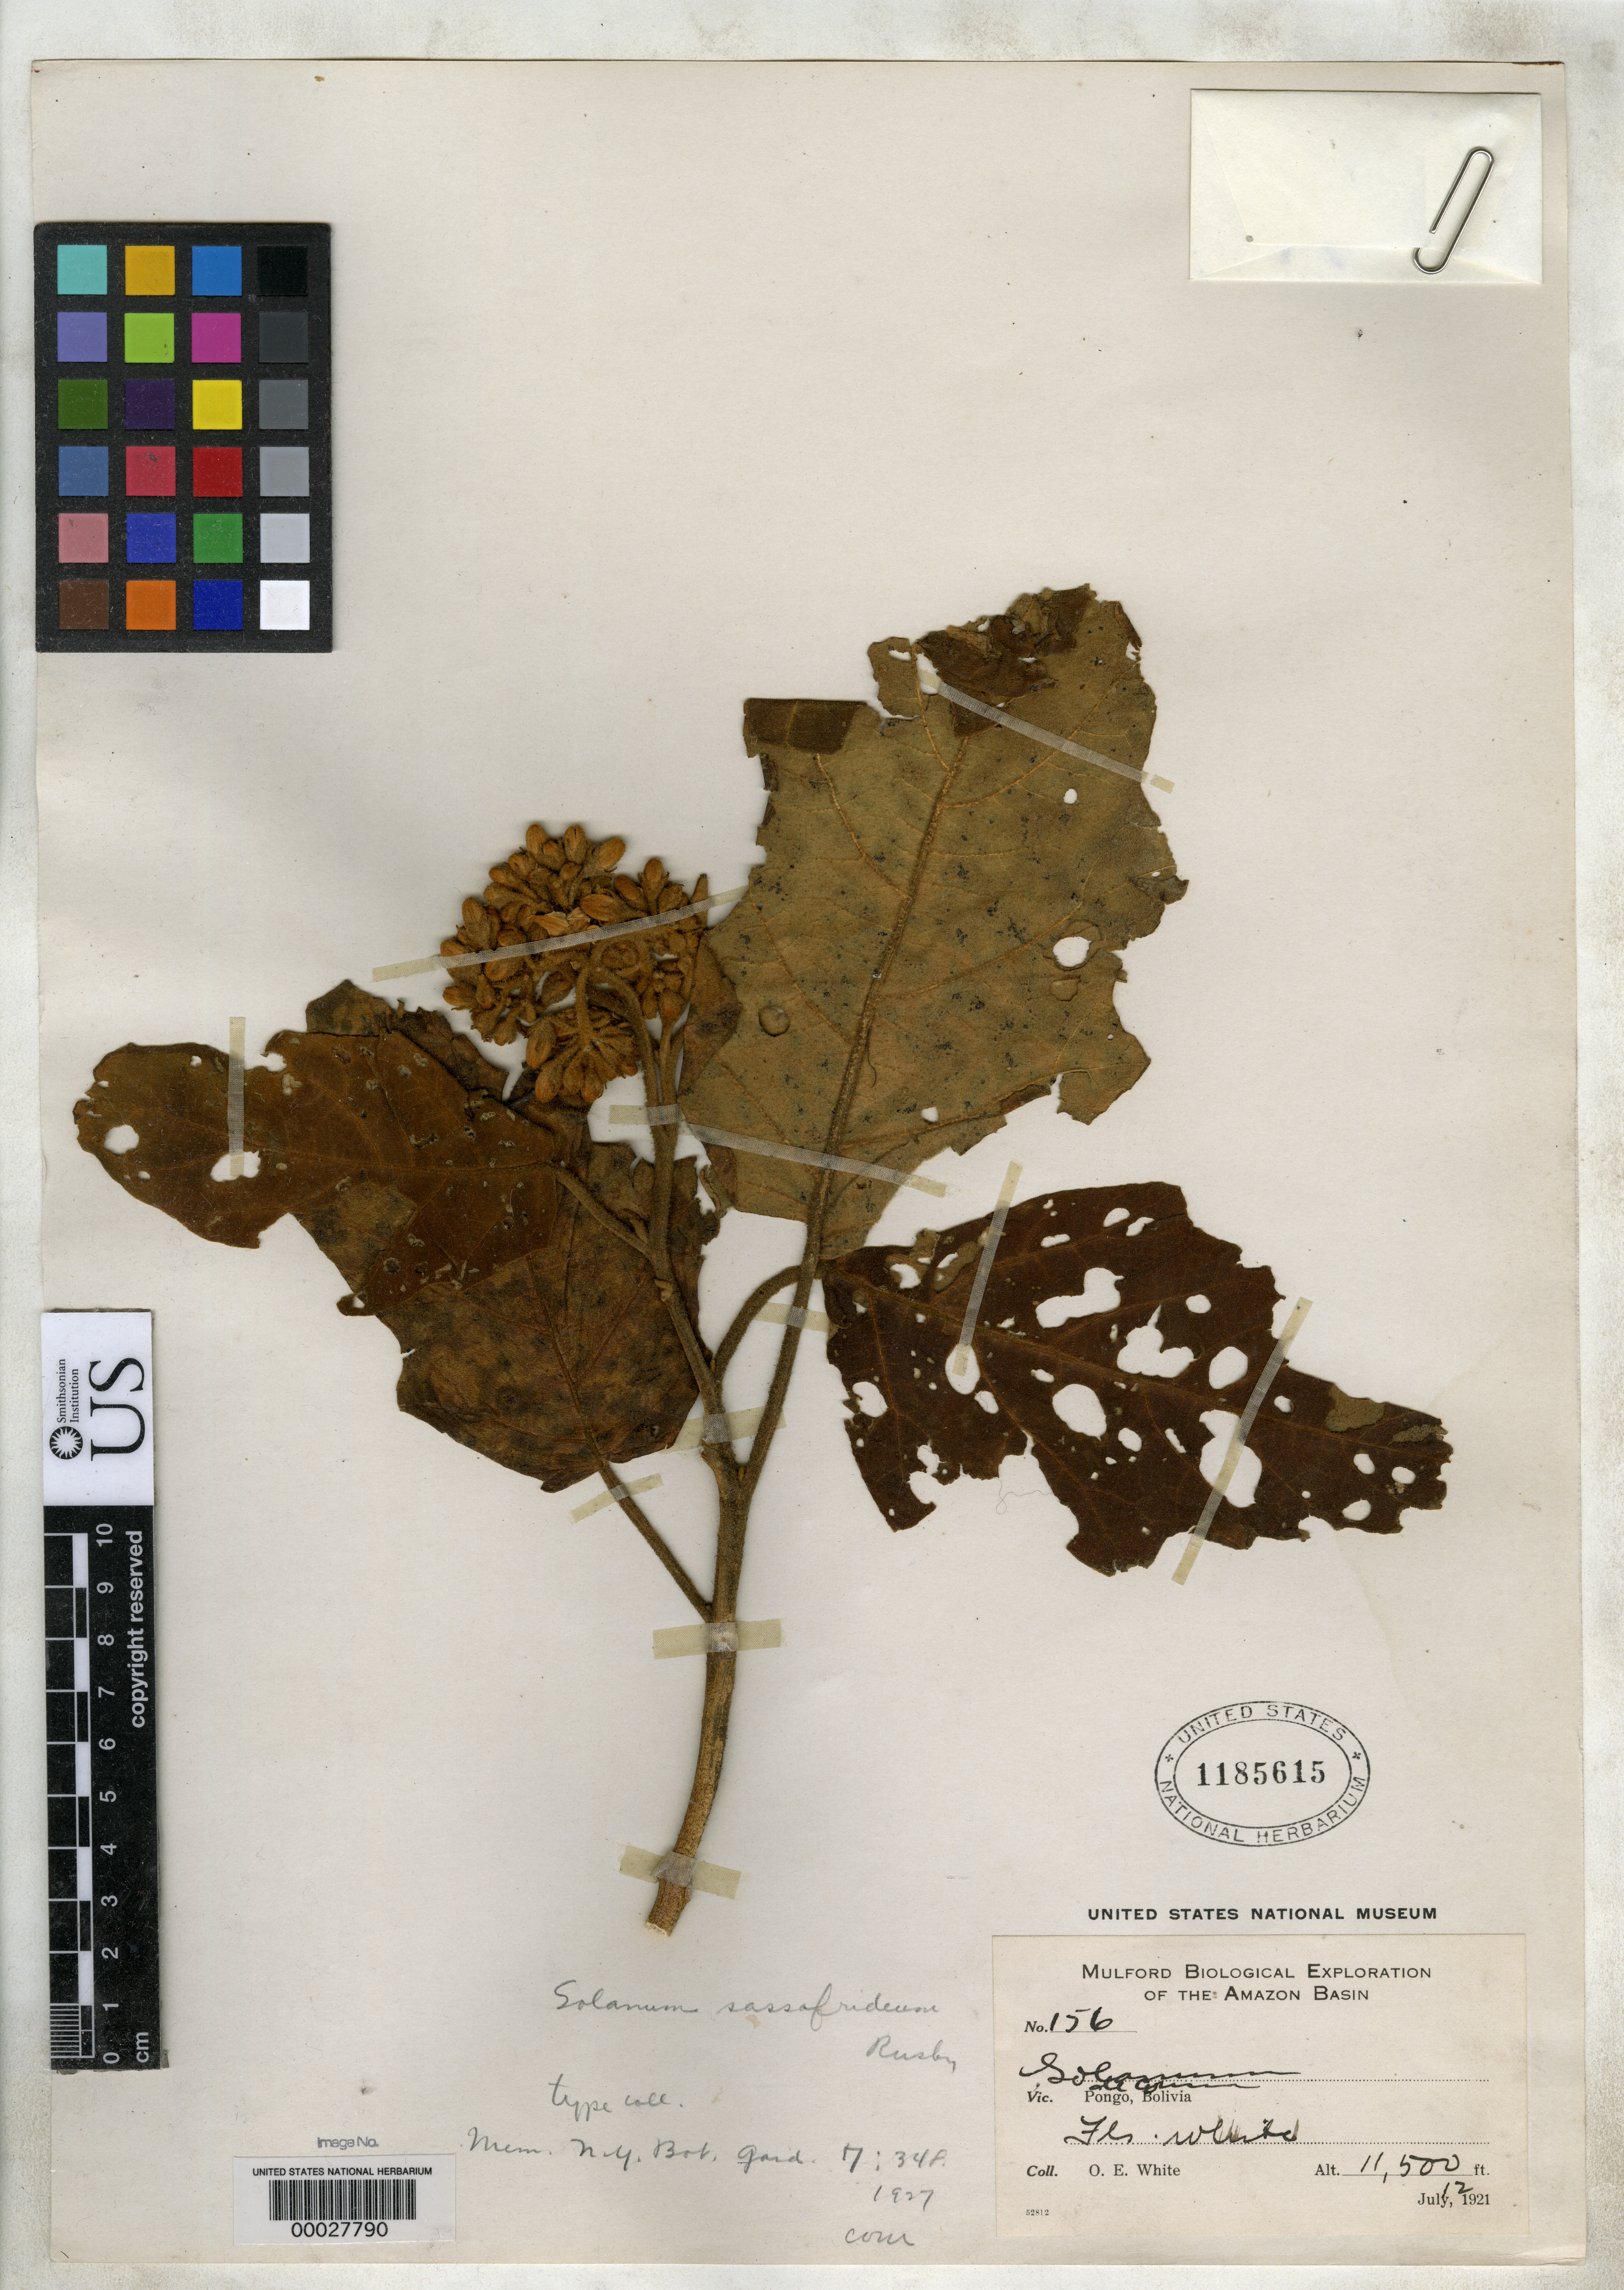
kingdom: Plantae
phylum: Tracheophyta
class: Magnoliopsida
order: Solanales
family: Solanaceae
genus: Solanum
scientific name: Solanum sassafrideum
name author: Rusby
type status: Isotype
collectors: O. E. White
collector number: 156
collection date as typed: July 12, 1921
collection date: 1921-07-12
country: Bolivia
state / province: La Paz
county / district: Inquisivi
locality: Pongo de Quime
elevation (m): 3505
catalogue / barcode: US 1185615